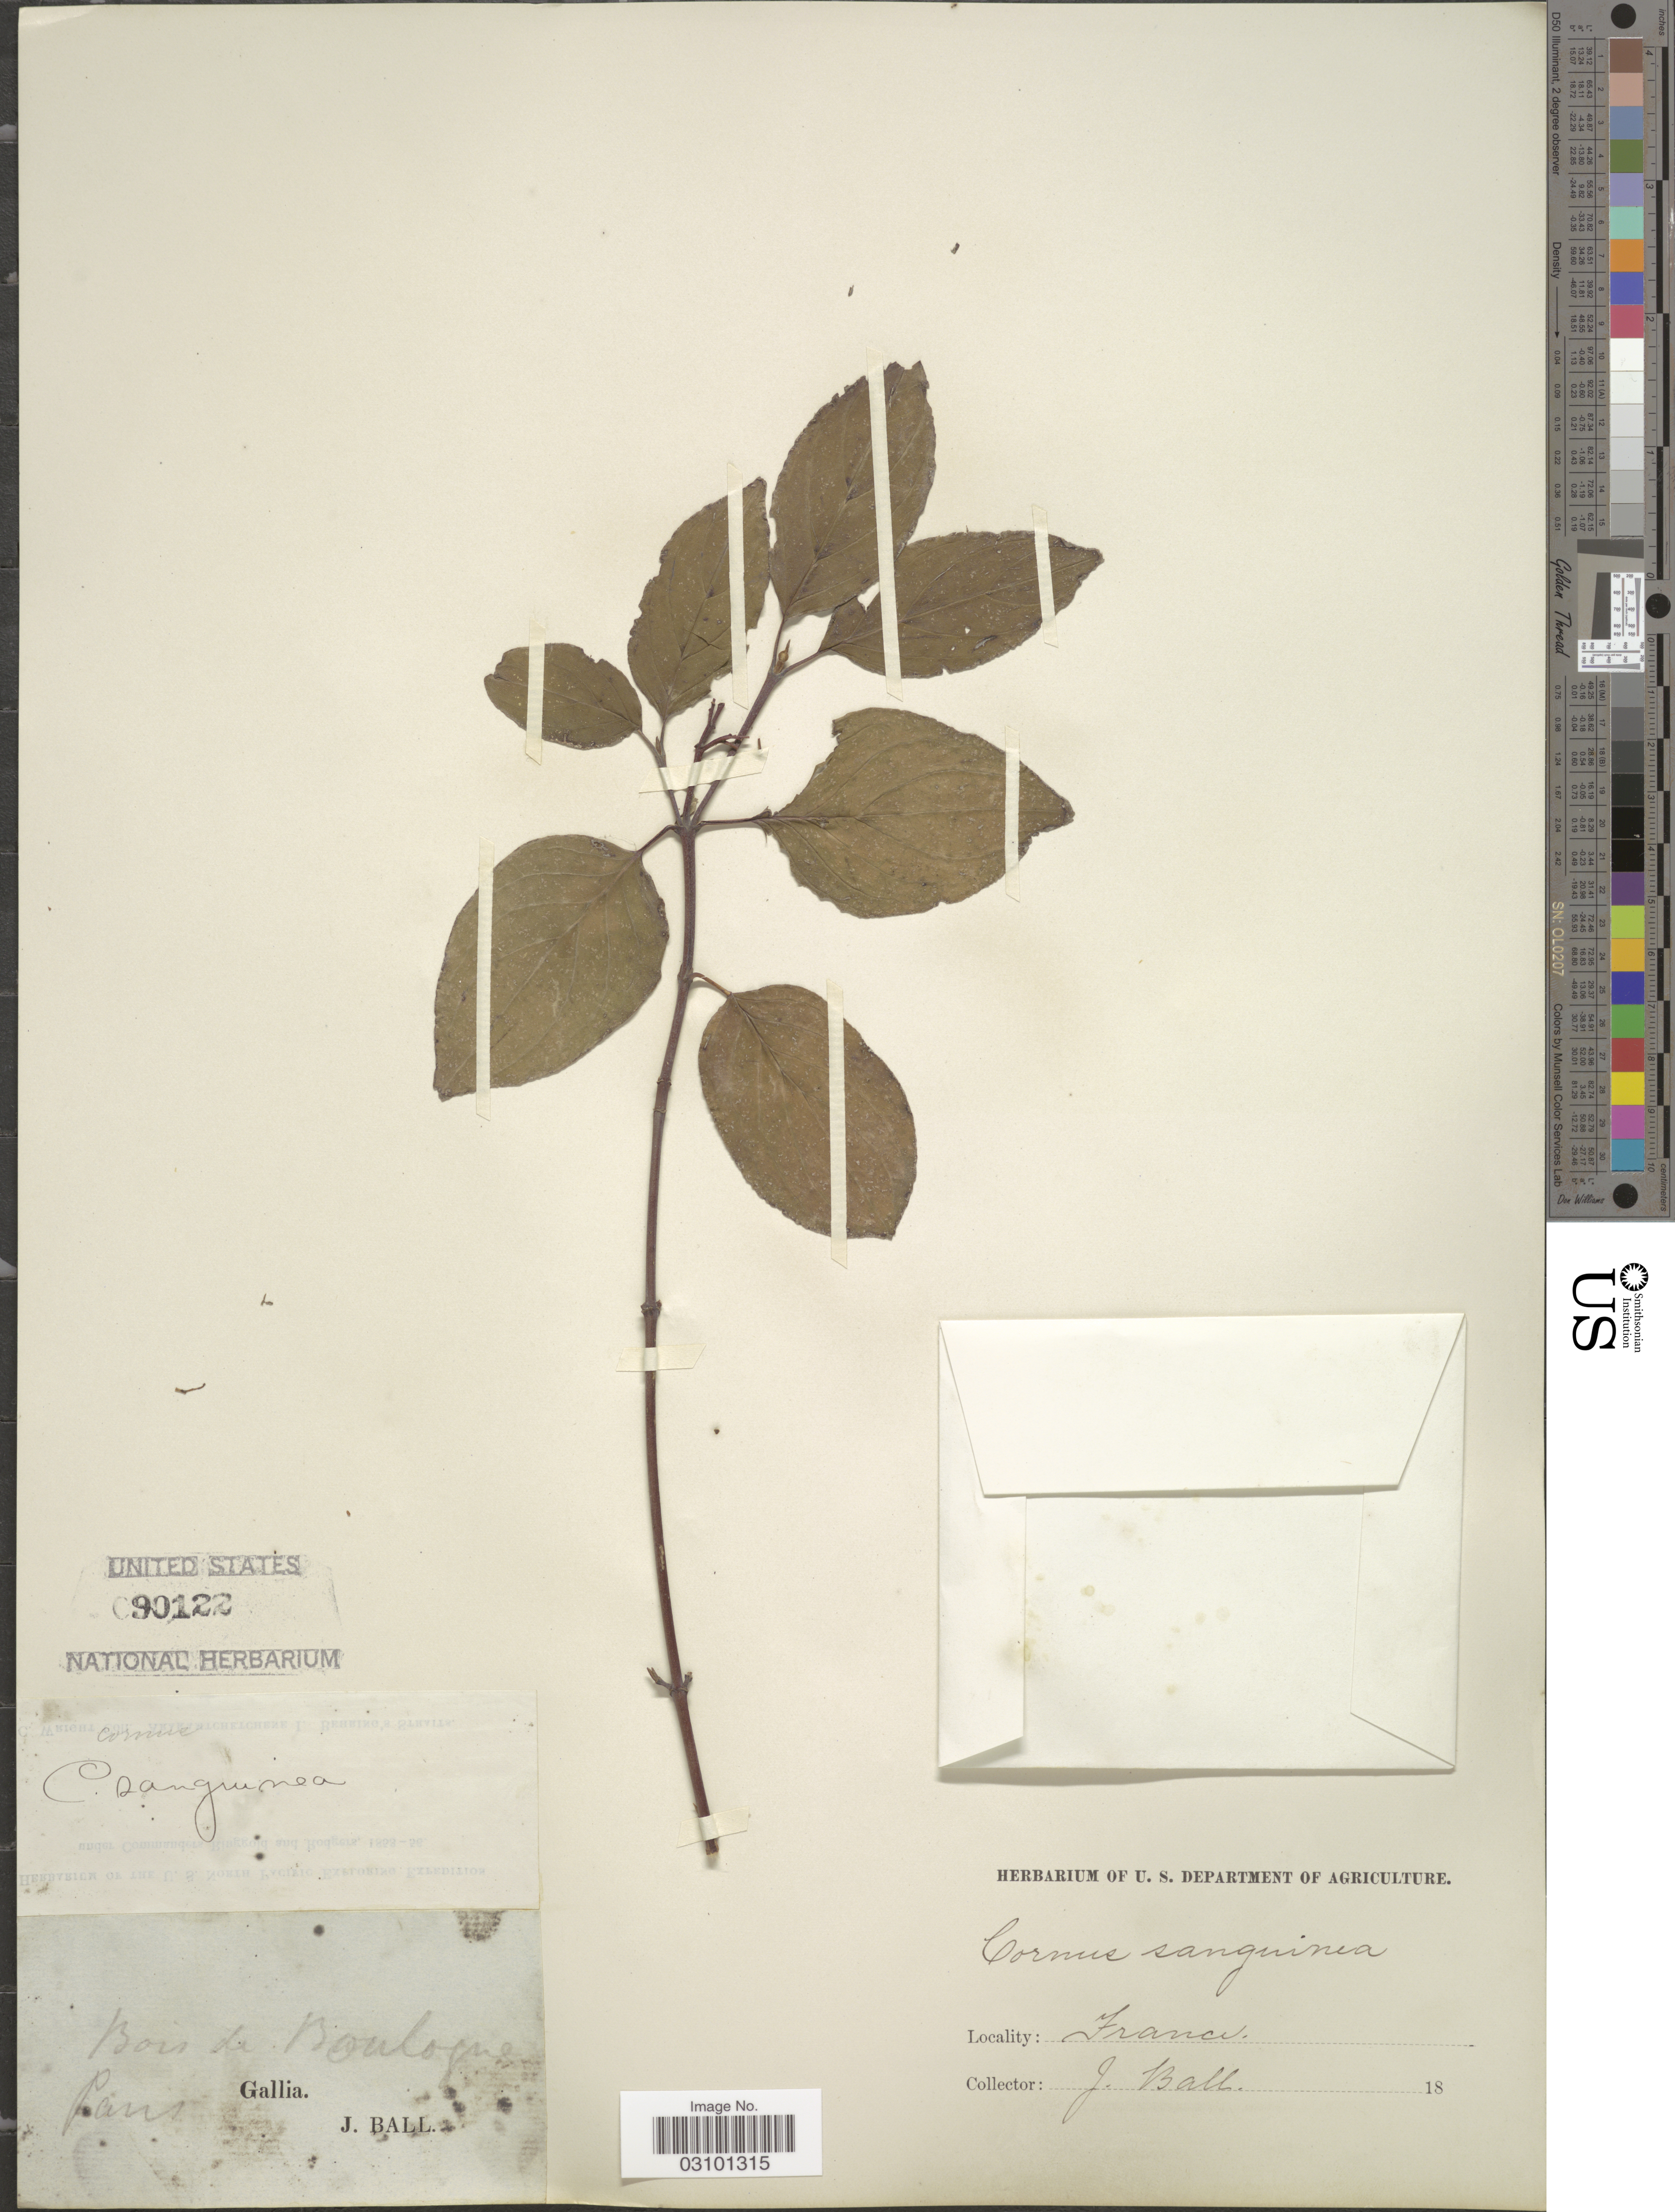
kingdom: Plantae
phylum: Tracheophyta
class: Magnoliopsida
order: Cornales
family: Cornaceae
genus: Cornus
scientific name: Cornus sanguinea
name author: L.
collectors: J. Ball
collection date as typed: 18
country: France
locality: Bords de Boulogne. Gallia, Paris.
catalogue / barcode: US 90122